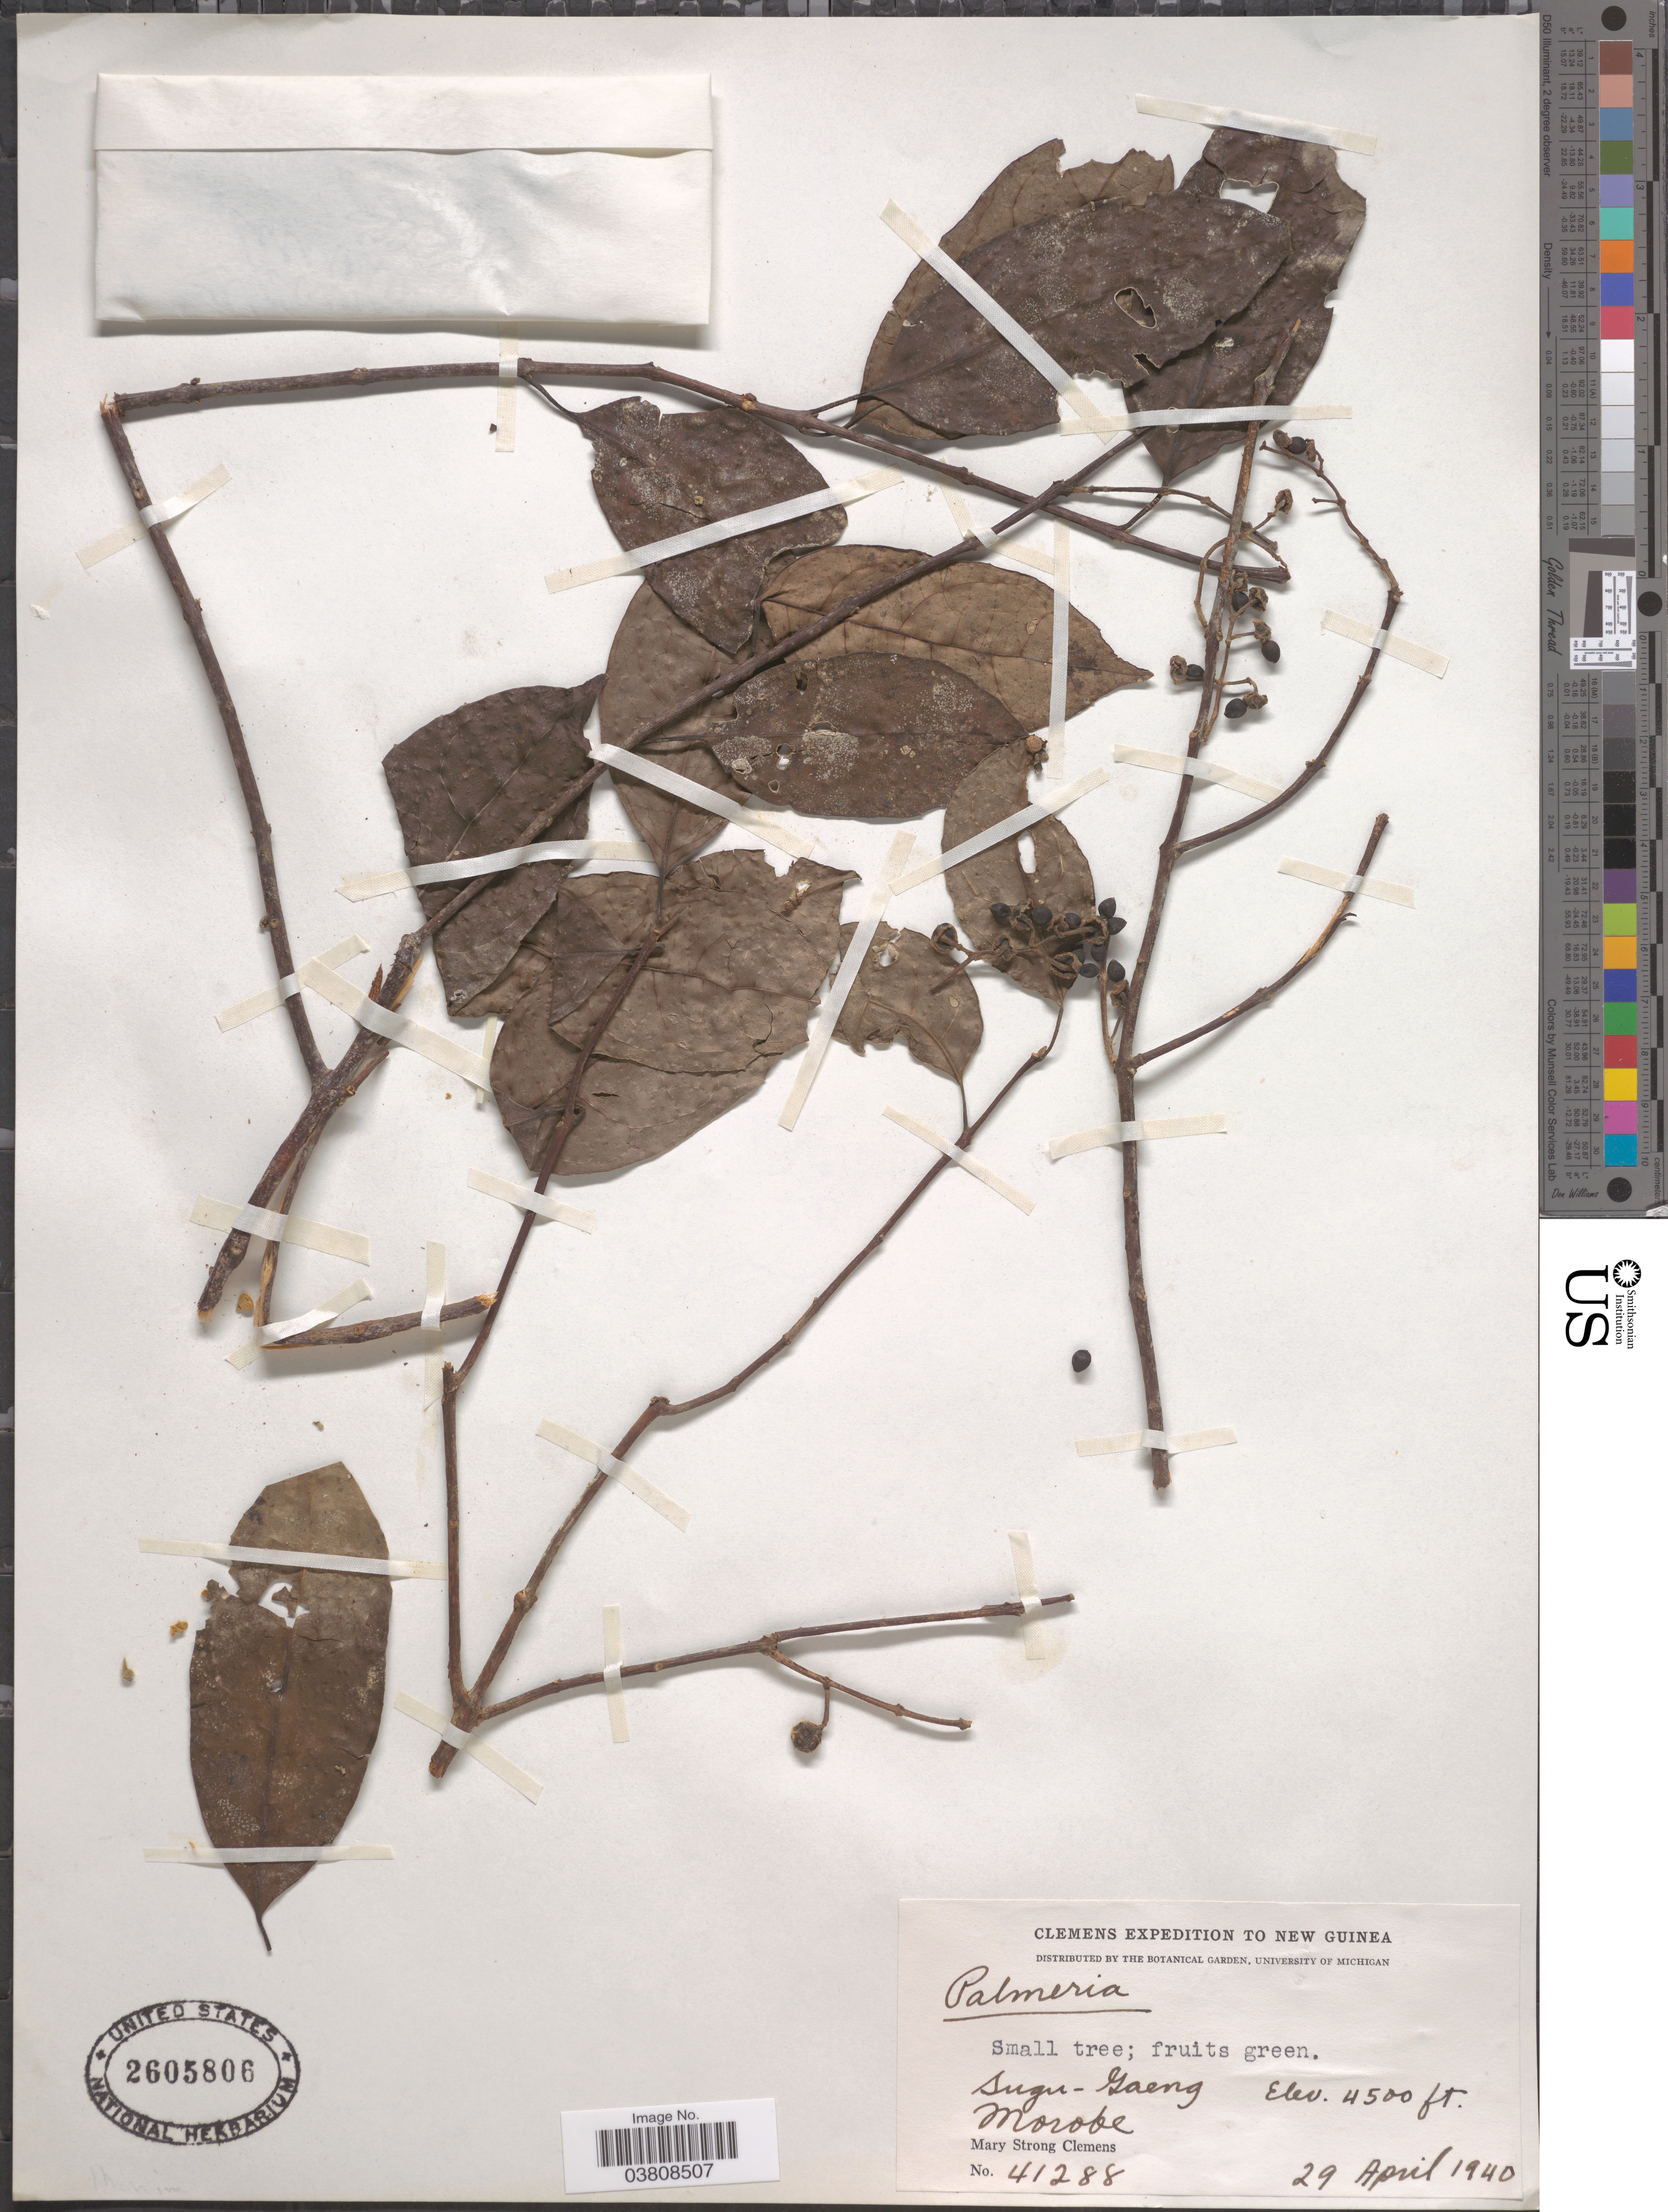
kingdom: Plantae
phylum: Tracheophyta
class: Magnoliopsida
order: Laurales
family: Monimiaceae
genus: Palmeria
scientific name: Palmeria sp.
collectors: M. S. Clemens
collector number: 41288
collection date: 1940-04-29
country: Papua New Guinea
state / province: Morobe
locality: New Guinea. Sugu-Gaeng. Morobe.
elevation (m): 1372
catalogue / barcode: US 2605806